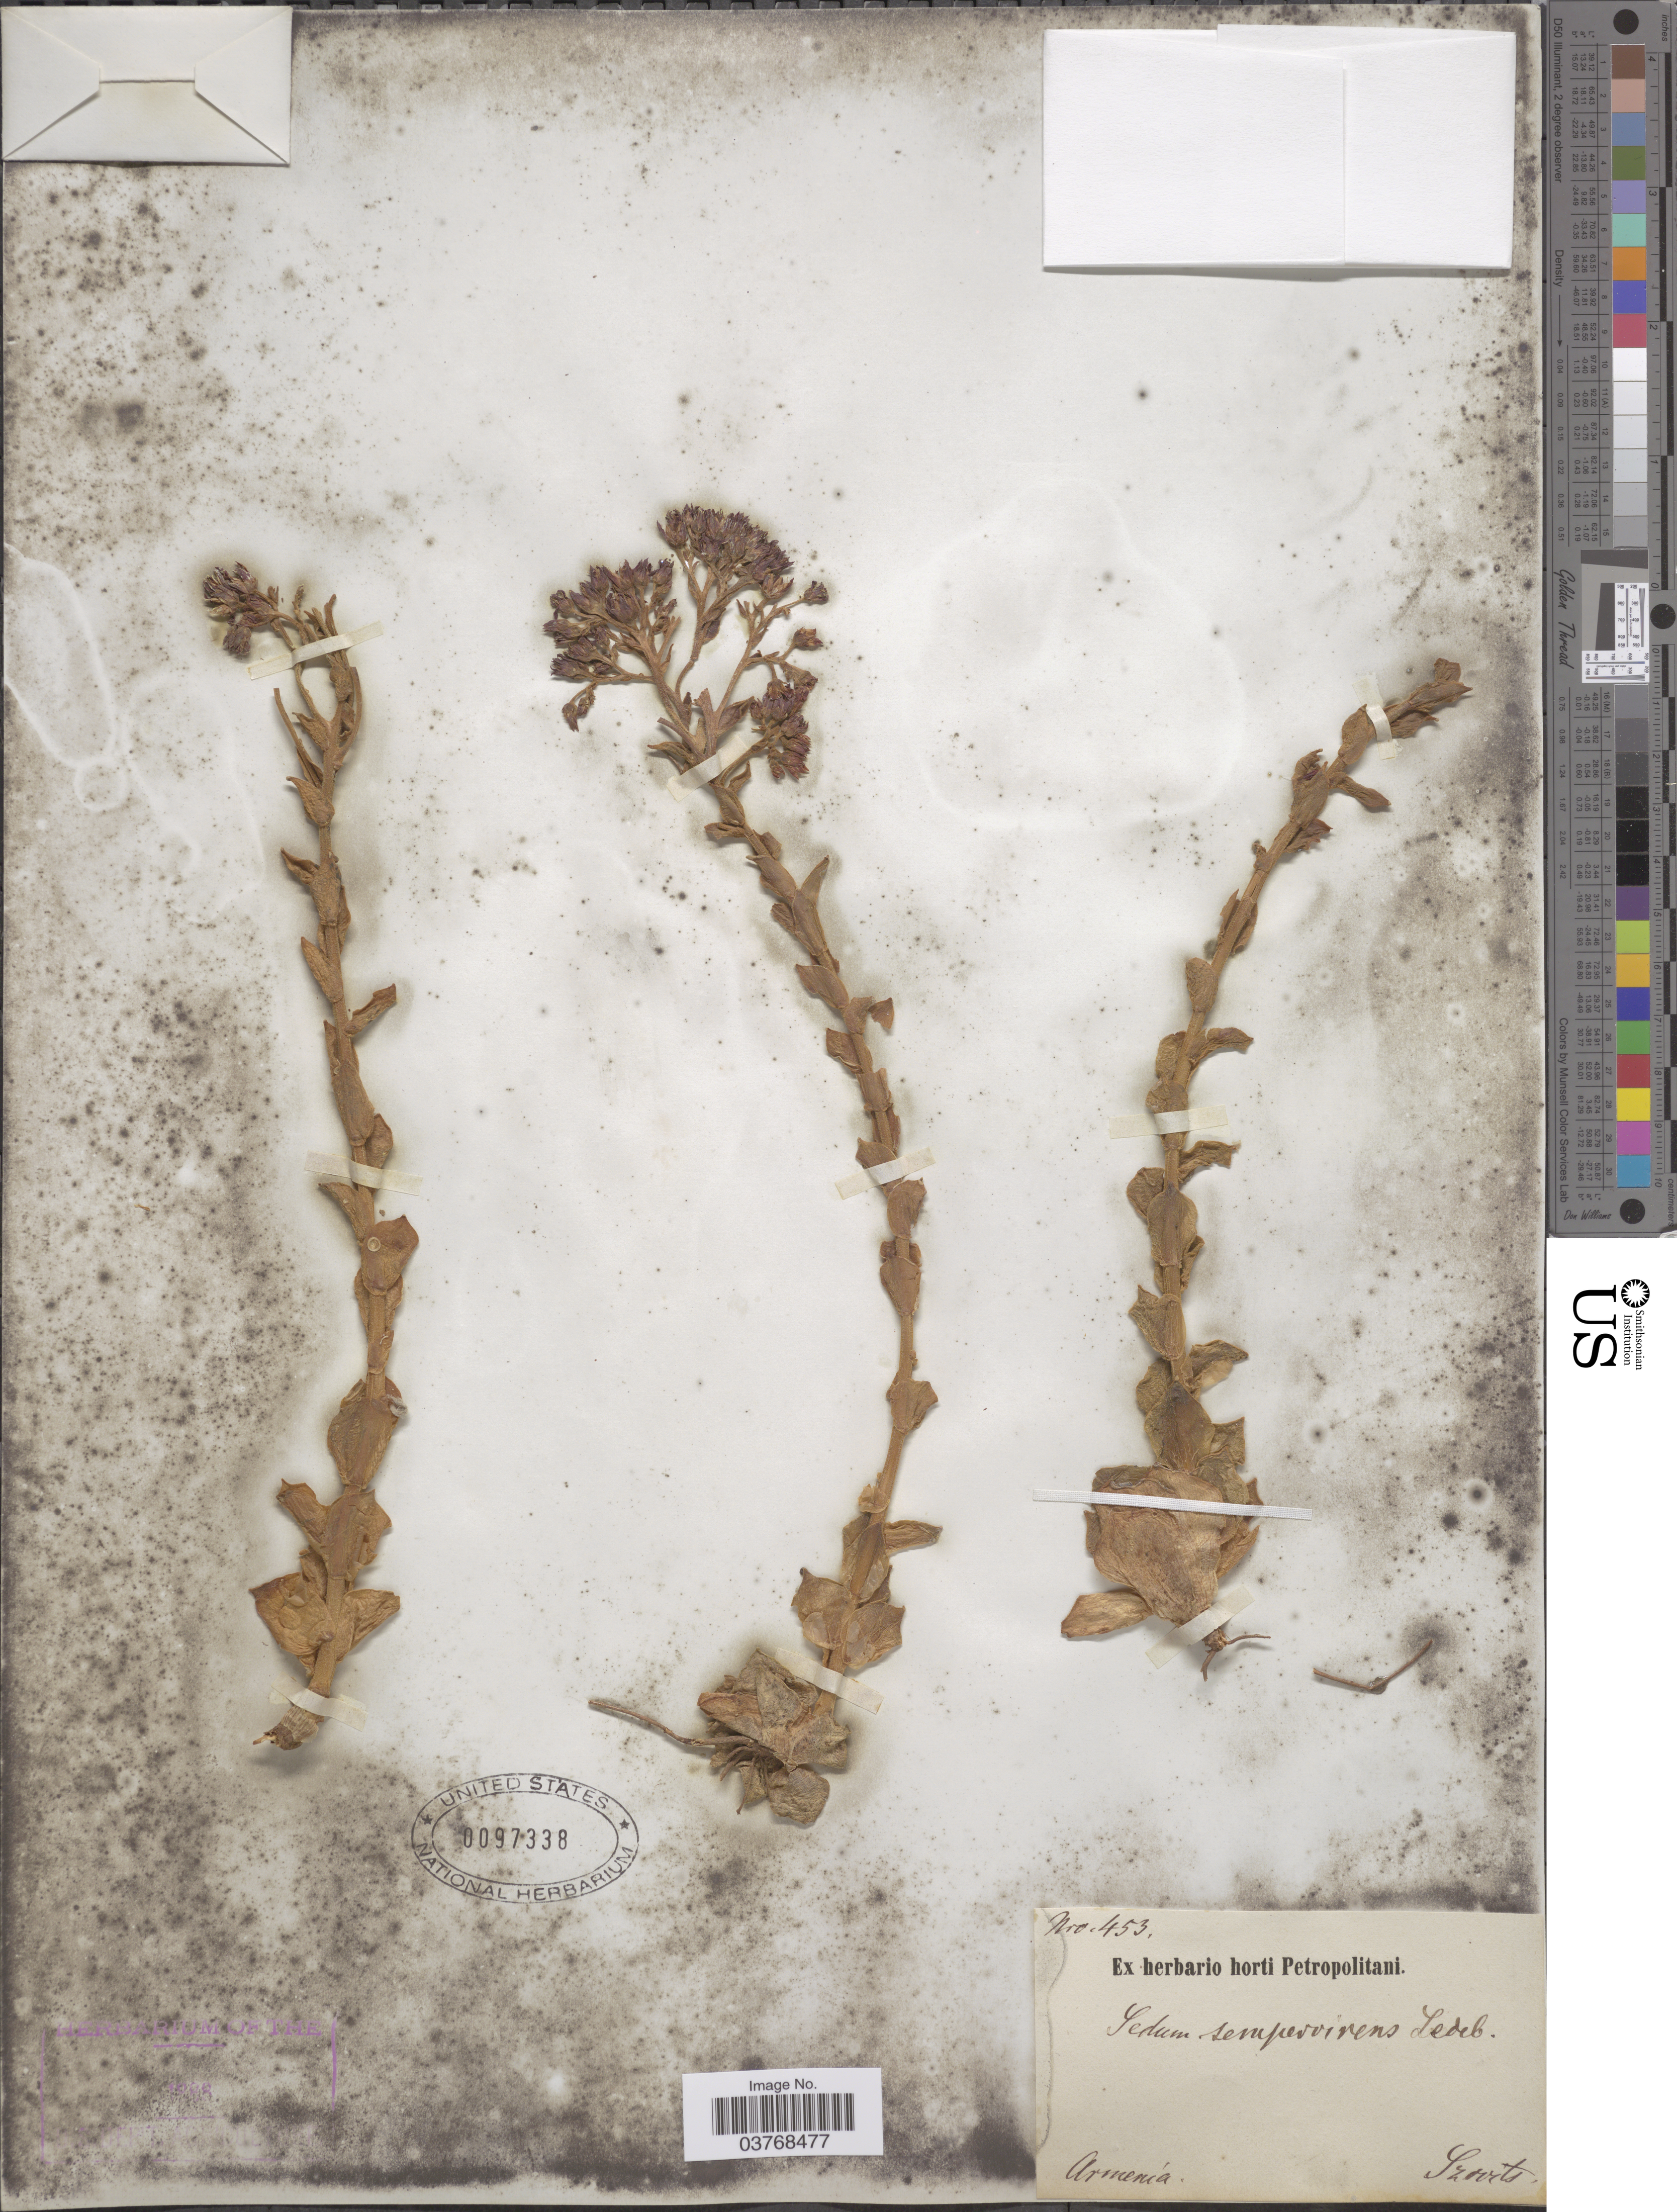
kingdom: Plantae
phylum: Tracheophyta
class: Magnoliopsida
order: Saxifragales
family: Crassulaceae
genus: Sedum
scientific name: Sedum sempervivum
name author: Ledeb.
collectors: Szovits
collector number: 453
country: Armenia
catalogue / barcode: US 97338